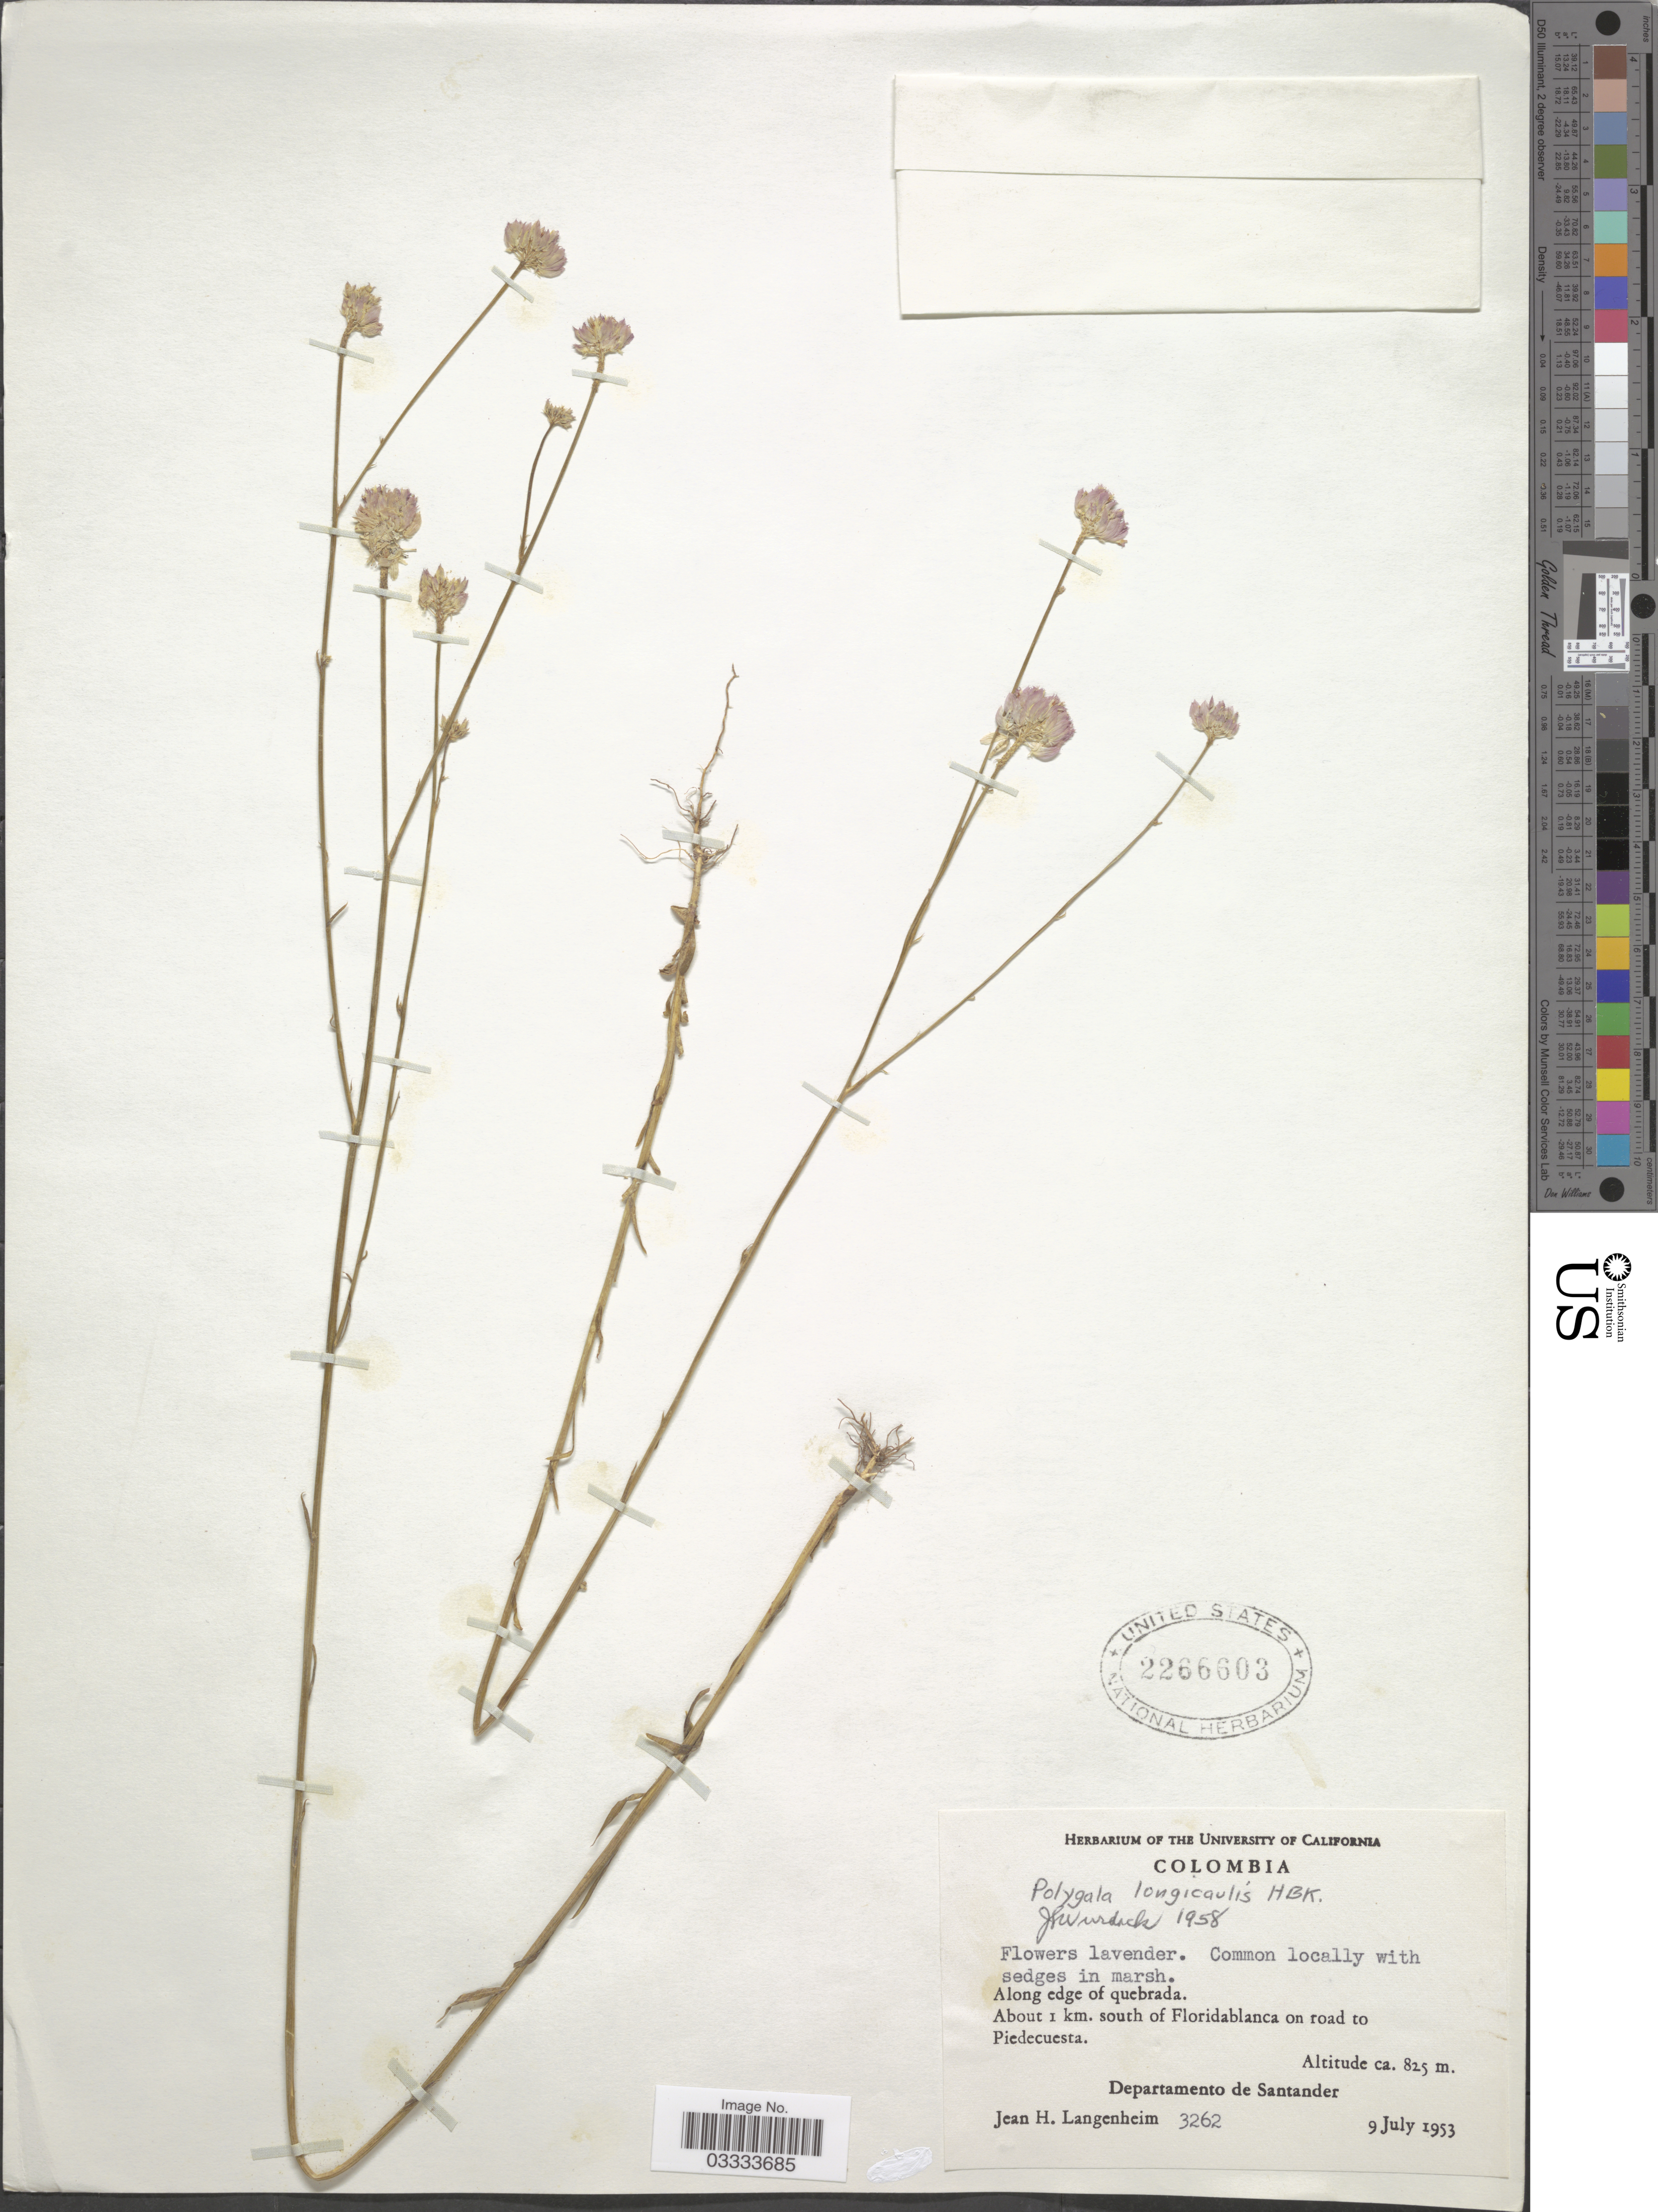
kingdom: Plantae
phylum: Tracheophyta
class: Magnoliopsida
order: Fabales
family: Polygalaceae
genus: Polygala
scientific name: Polygala longicaulis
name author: Kunth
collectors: J. H. Langenheim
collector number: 3262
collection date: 1953-07-09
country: Colombia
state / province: Santander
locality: Along edge of quebrada. About 1 km. south of Floridablanca on road to Piedecuesta. Departamento de Santander.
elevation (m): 825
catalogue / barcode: US 2266603